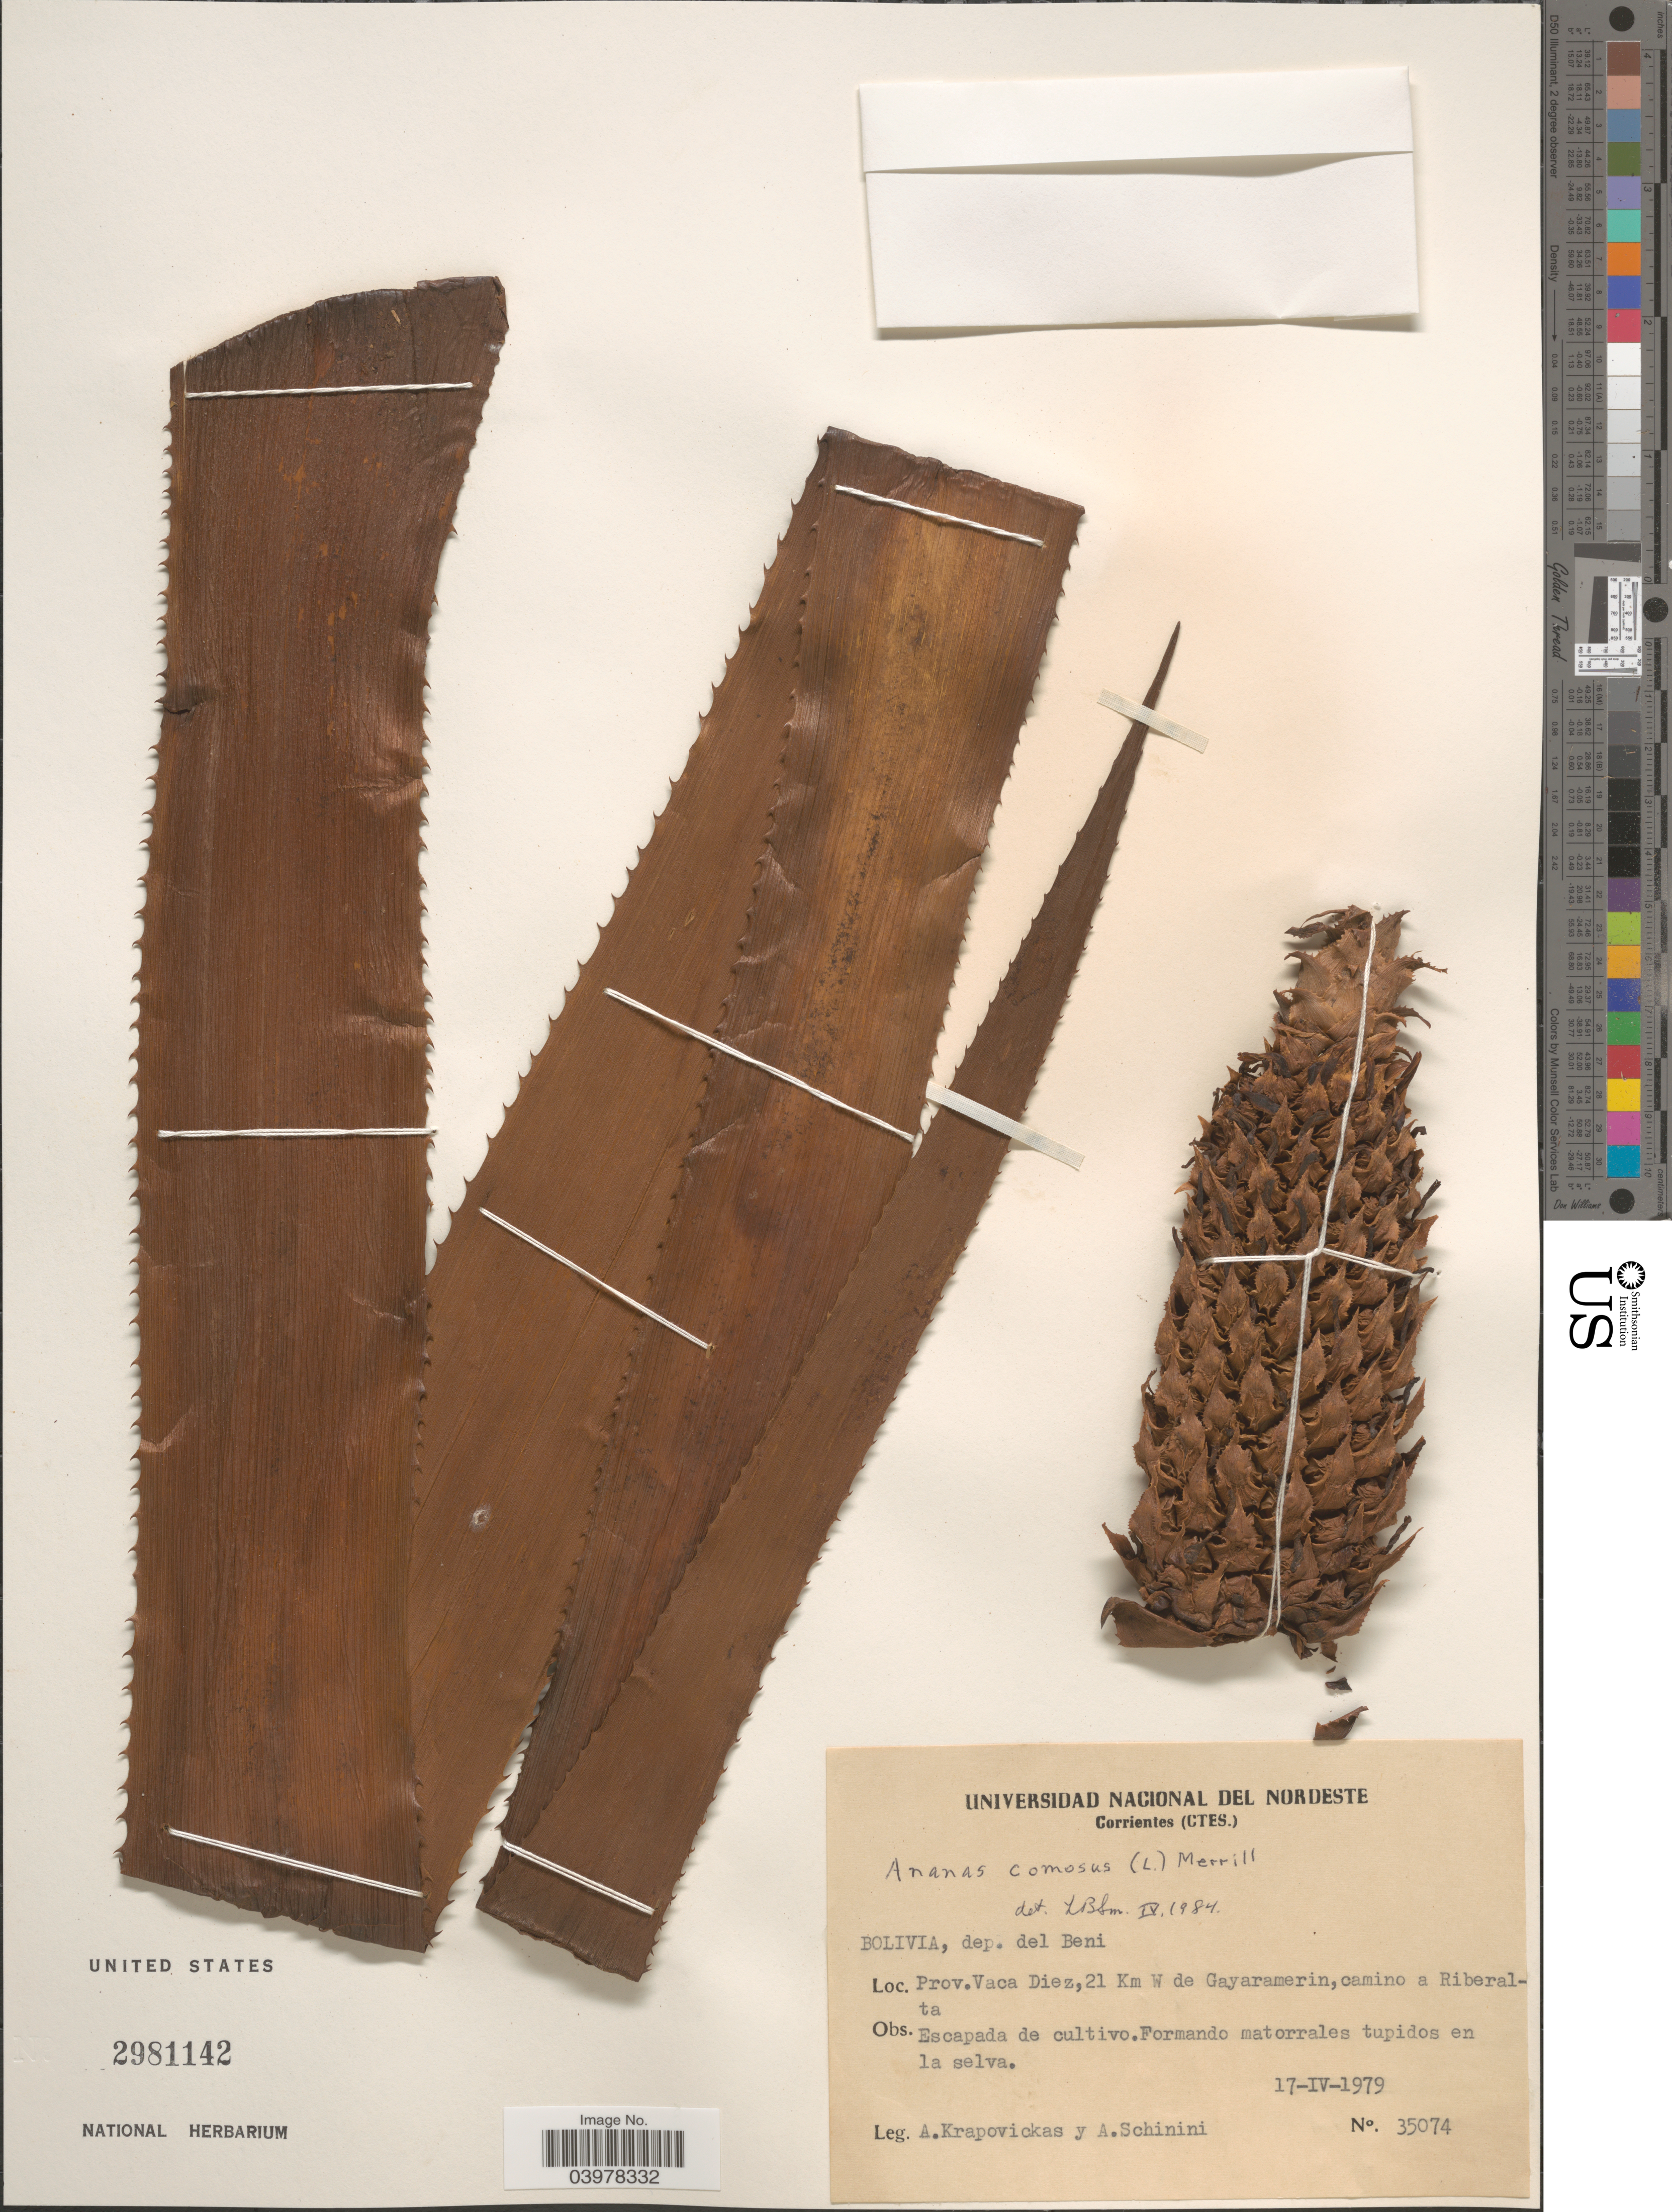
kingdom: Plantae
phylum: Tracheophyta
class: Liliopsida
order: Poales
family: Bromeliaceae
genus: Ananas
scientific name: Ananas comosus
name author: (L.) Merr.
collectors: A. Krapovickas & A. Schinini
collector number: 35074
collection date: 1979-04-17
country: Bolivia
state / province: Beni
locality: Dep. del Beni. Prov. Vaca Diez, 21 Km W de Gayaramerin, camino a Riberalta.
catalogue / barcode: US 2981142